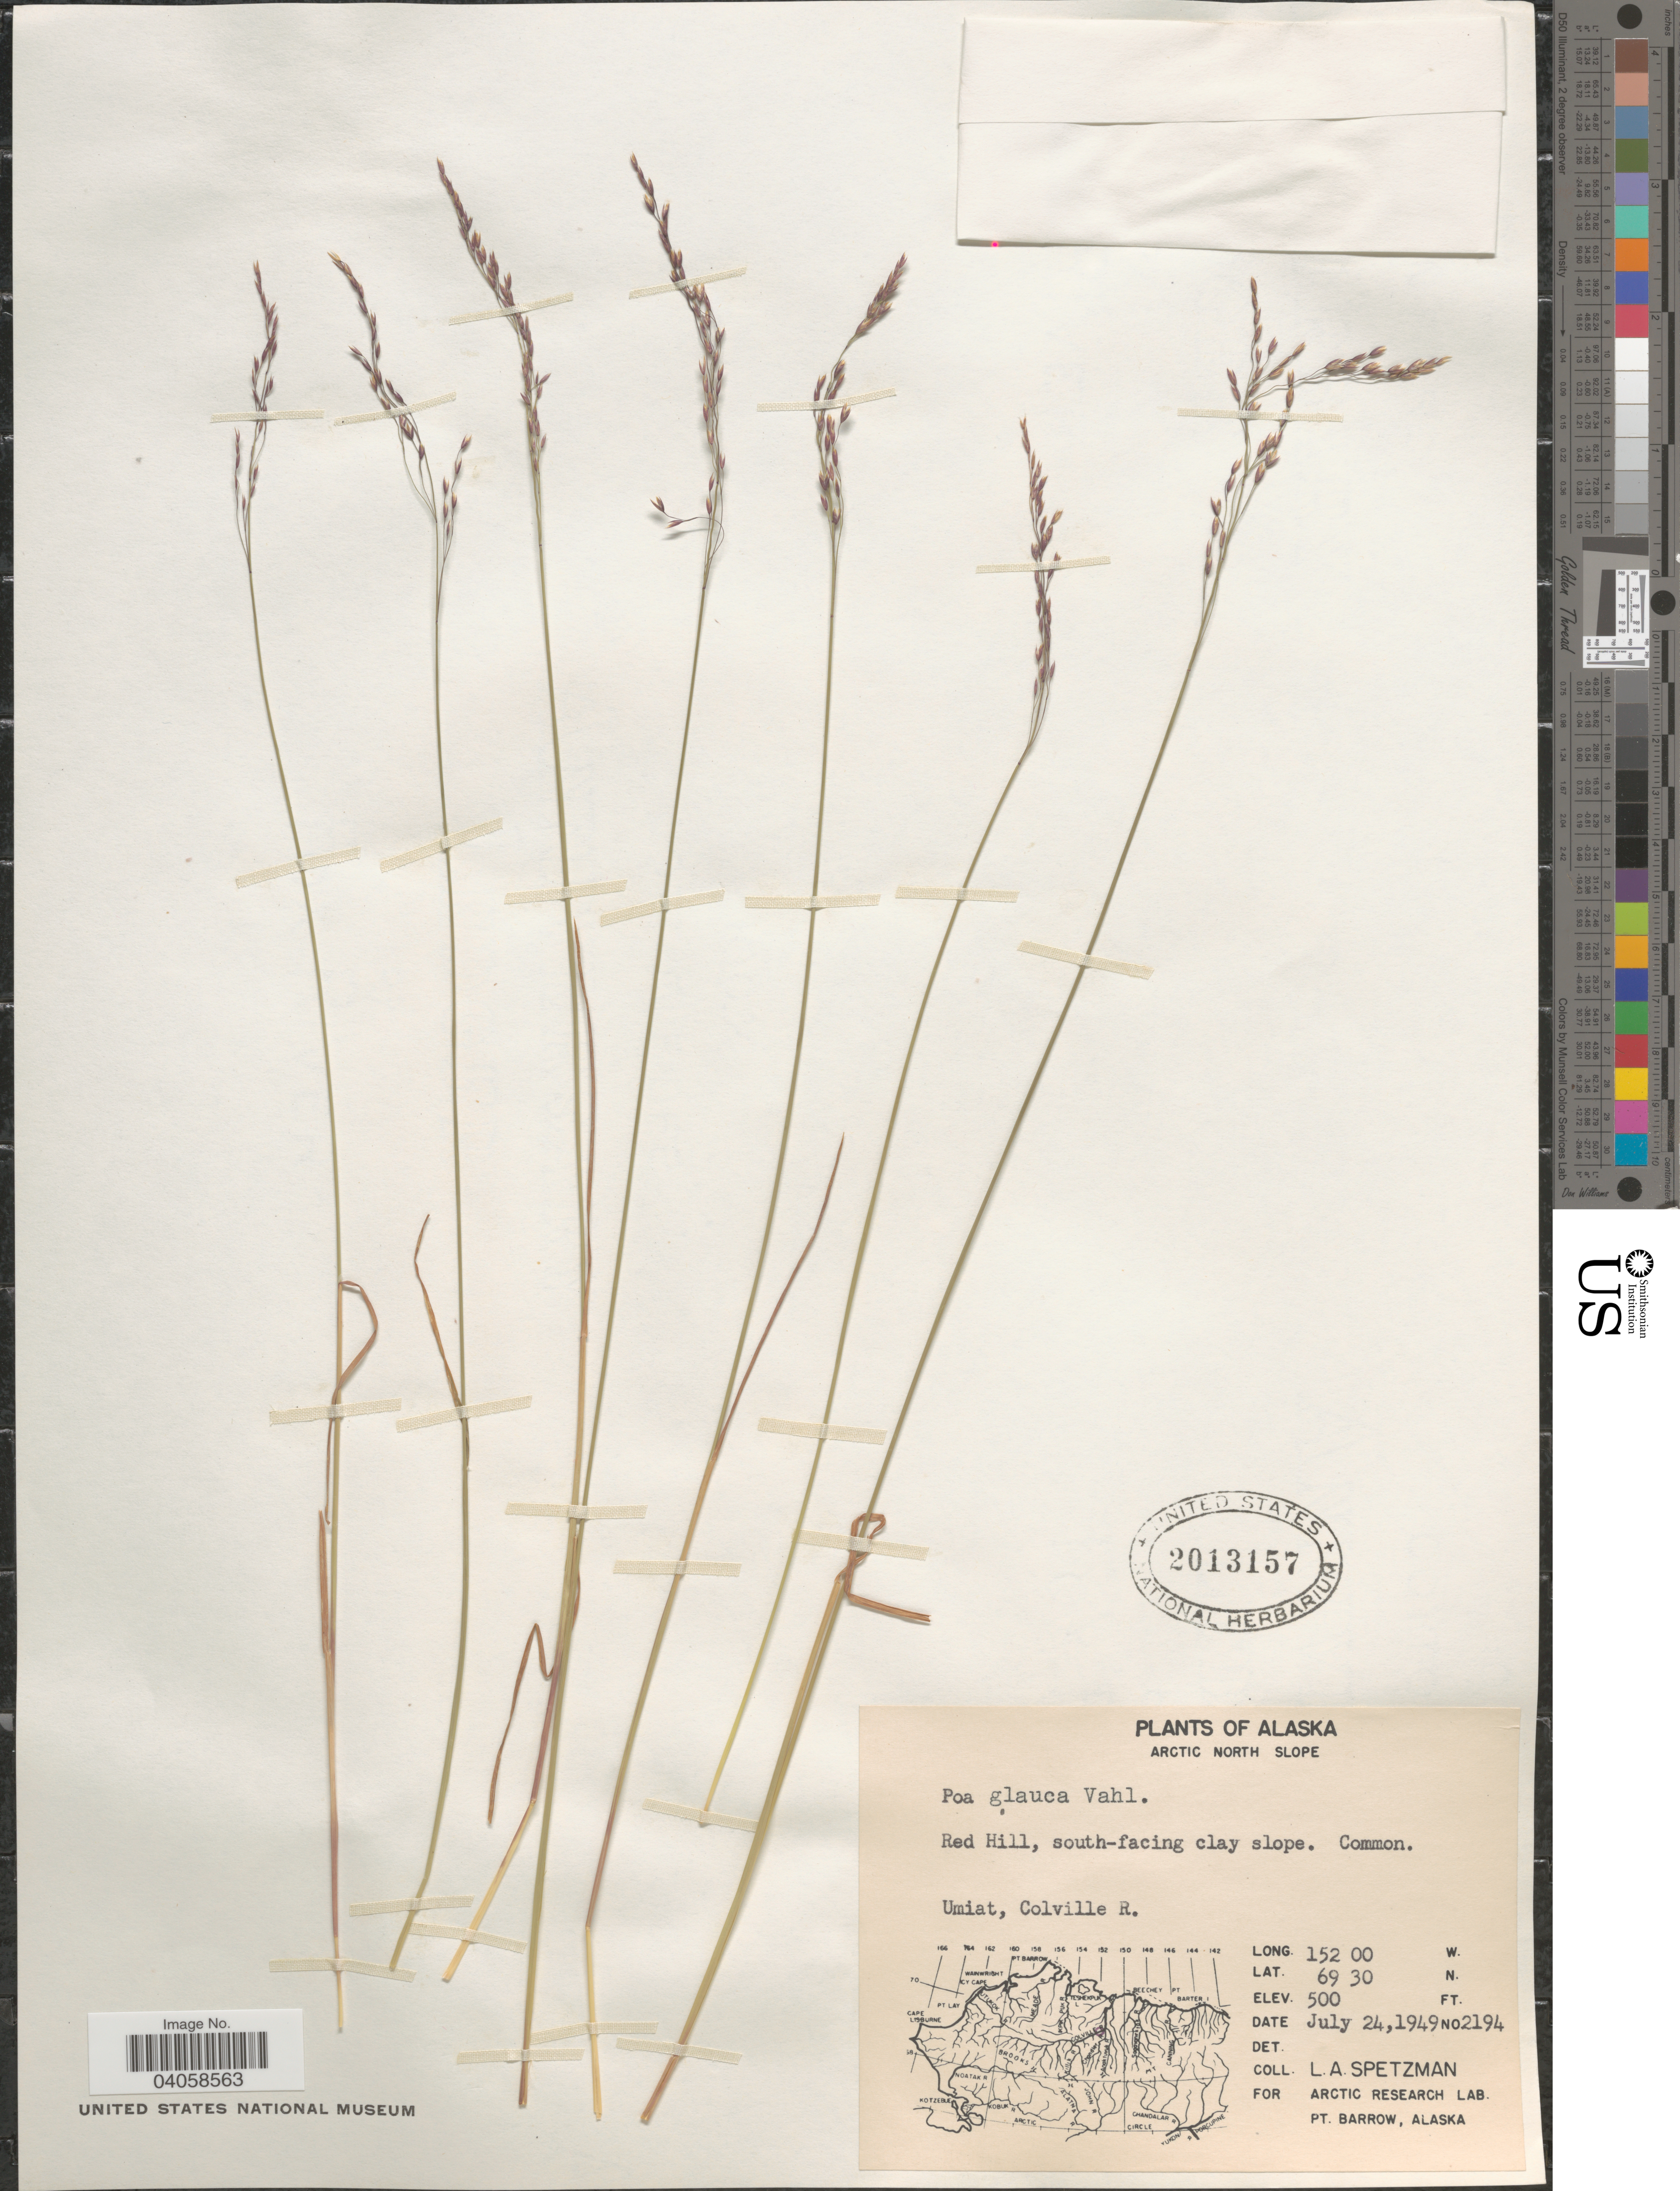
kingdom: Plantae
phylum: Tracheophyta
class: Liliopsida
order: Poales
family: Poaceae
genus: Poa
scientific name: Poa glauca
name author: Vahl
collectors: L. Spetzman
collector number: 2194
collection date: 1949-07-24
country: United States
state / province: Alaska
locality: Arctic North Slope. Red Hill, south-facing clay slope. Umiat, Colville R.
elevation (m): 152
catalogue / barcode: US 2013157